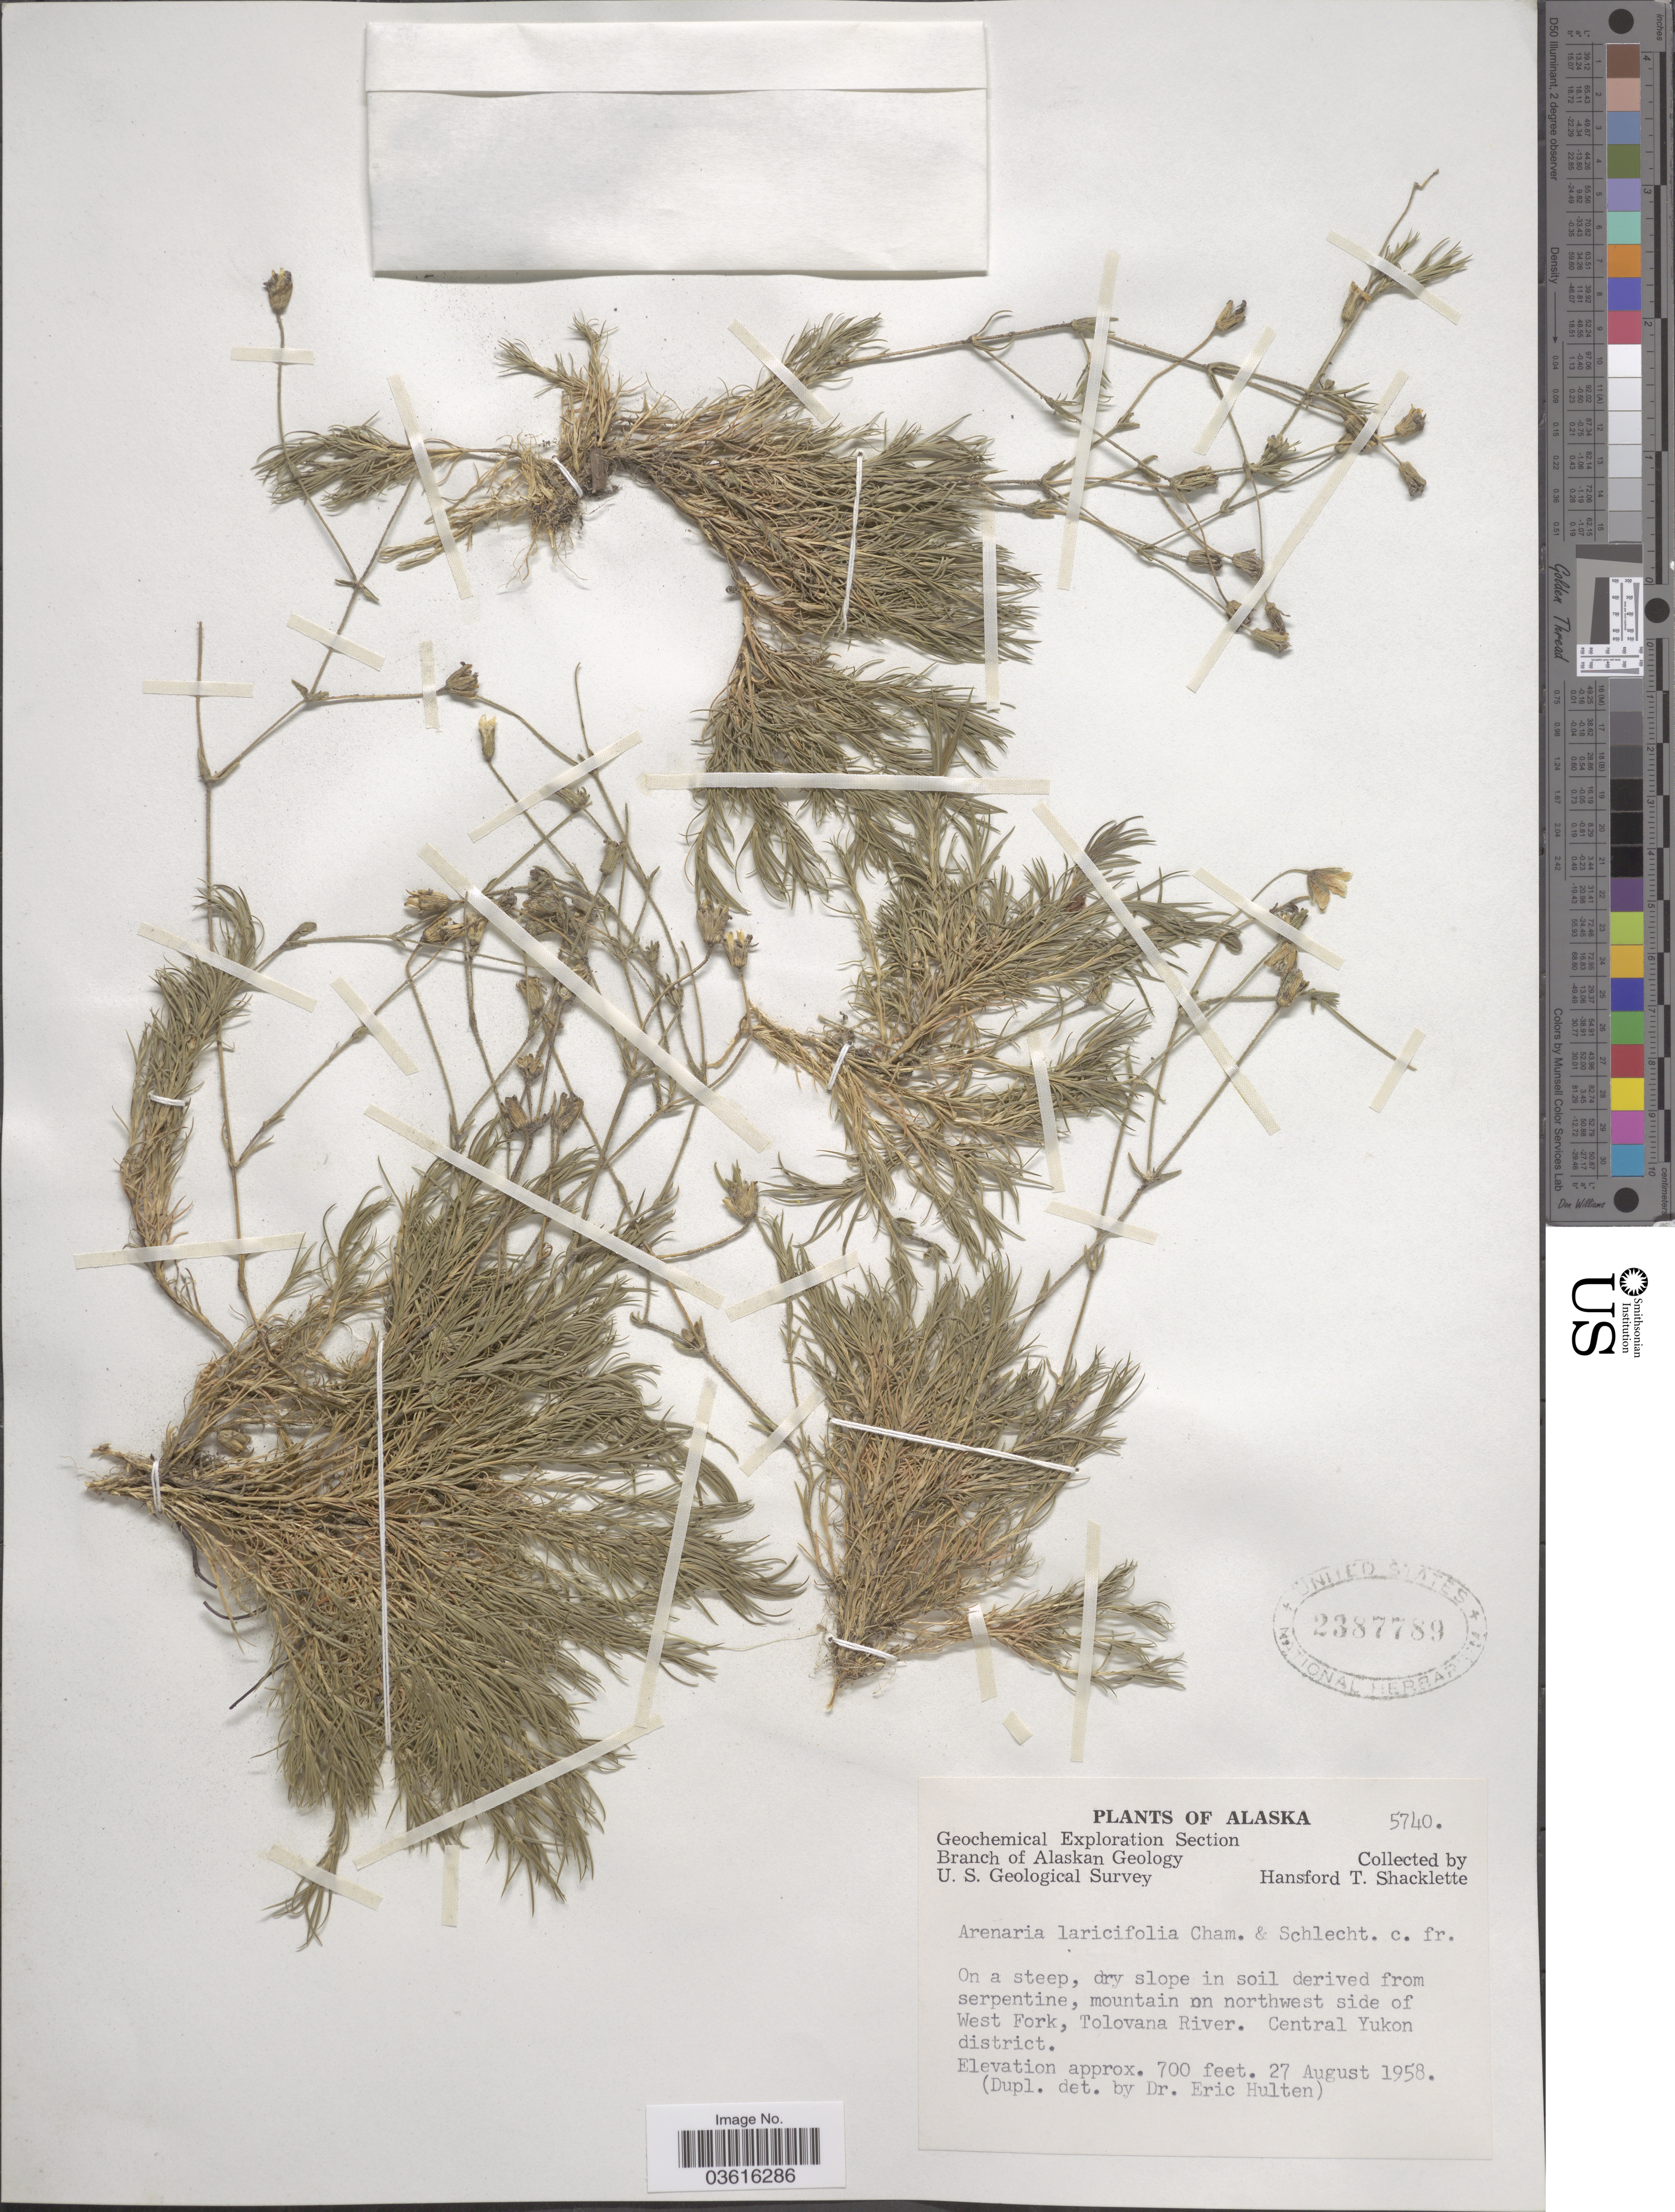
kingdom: Plantae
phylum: Tracheophyta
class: Magnoliopsida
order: Caryophyllales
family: Caryophyllaceae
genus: Cherleria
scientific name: Cherleria yukonensis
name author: (Hultén) A.J. Moore & Dillenb.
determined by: Strong, Mark T., (BOT), Smithsonian Institution - National Museum of Natural History (UNITED STATES)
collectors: H. Shacklette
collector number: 5740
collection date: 1958-08-27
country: United States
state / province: Alaska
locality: Mountain on northwest side of West Fork, Tolovana River. Central Yukon district.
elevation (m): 213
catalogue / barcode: US 2387789